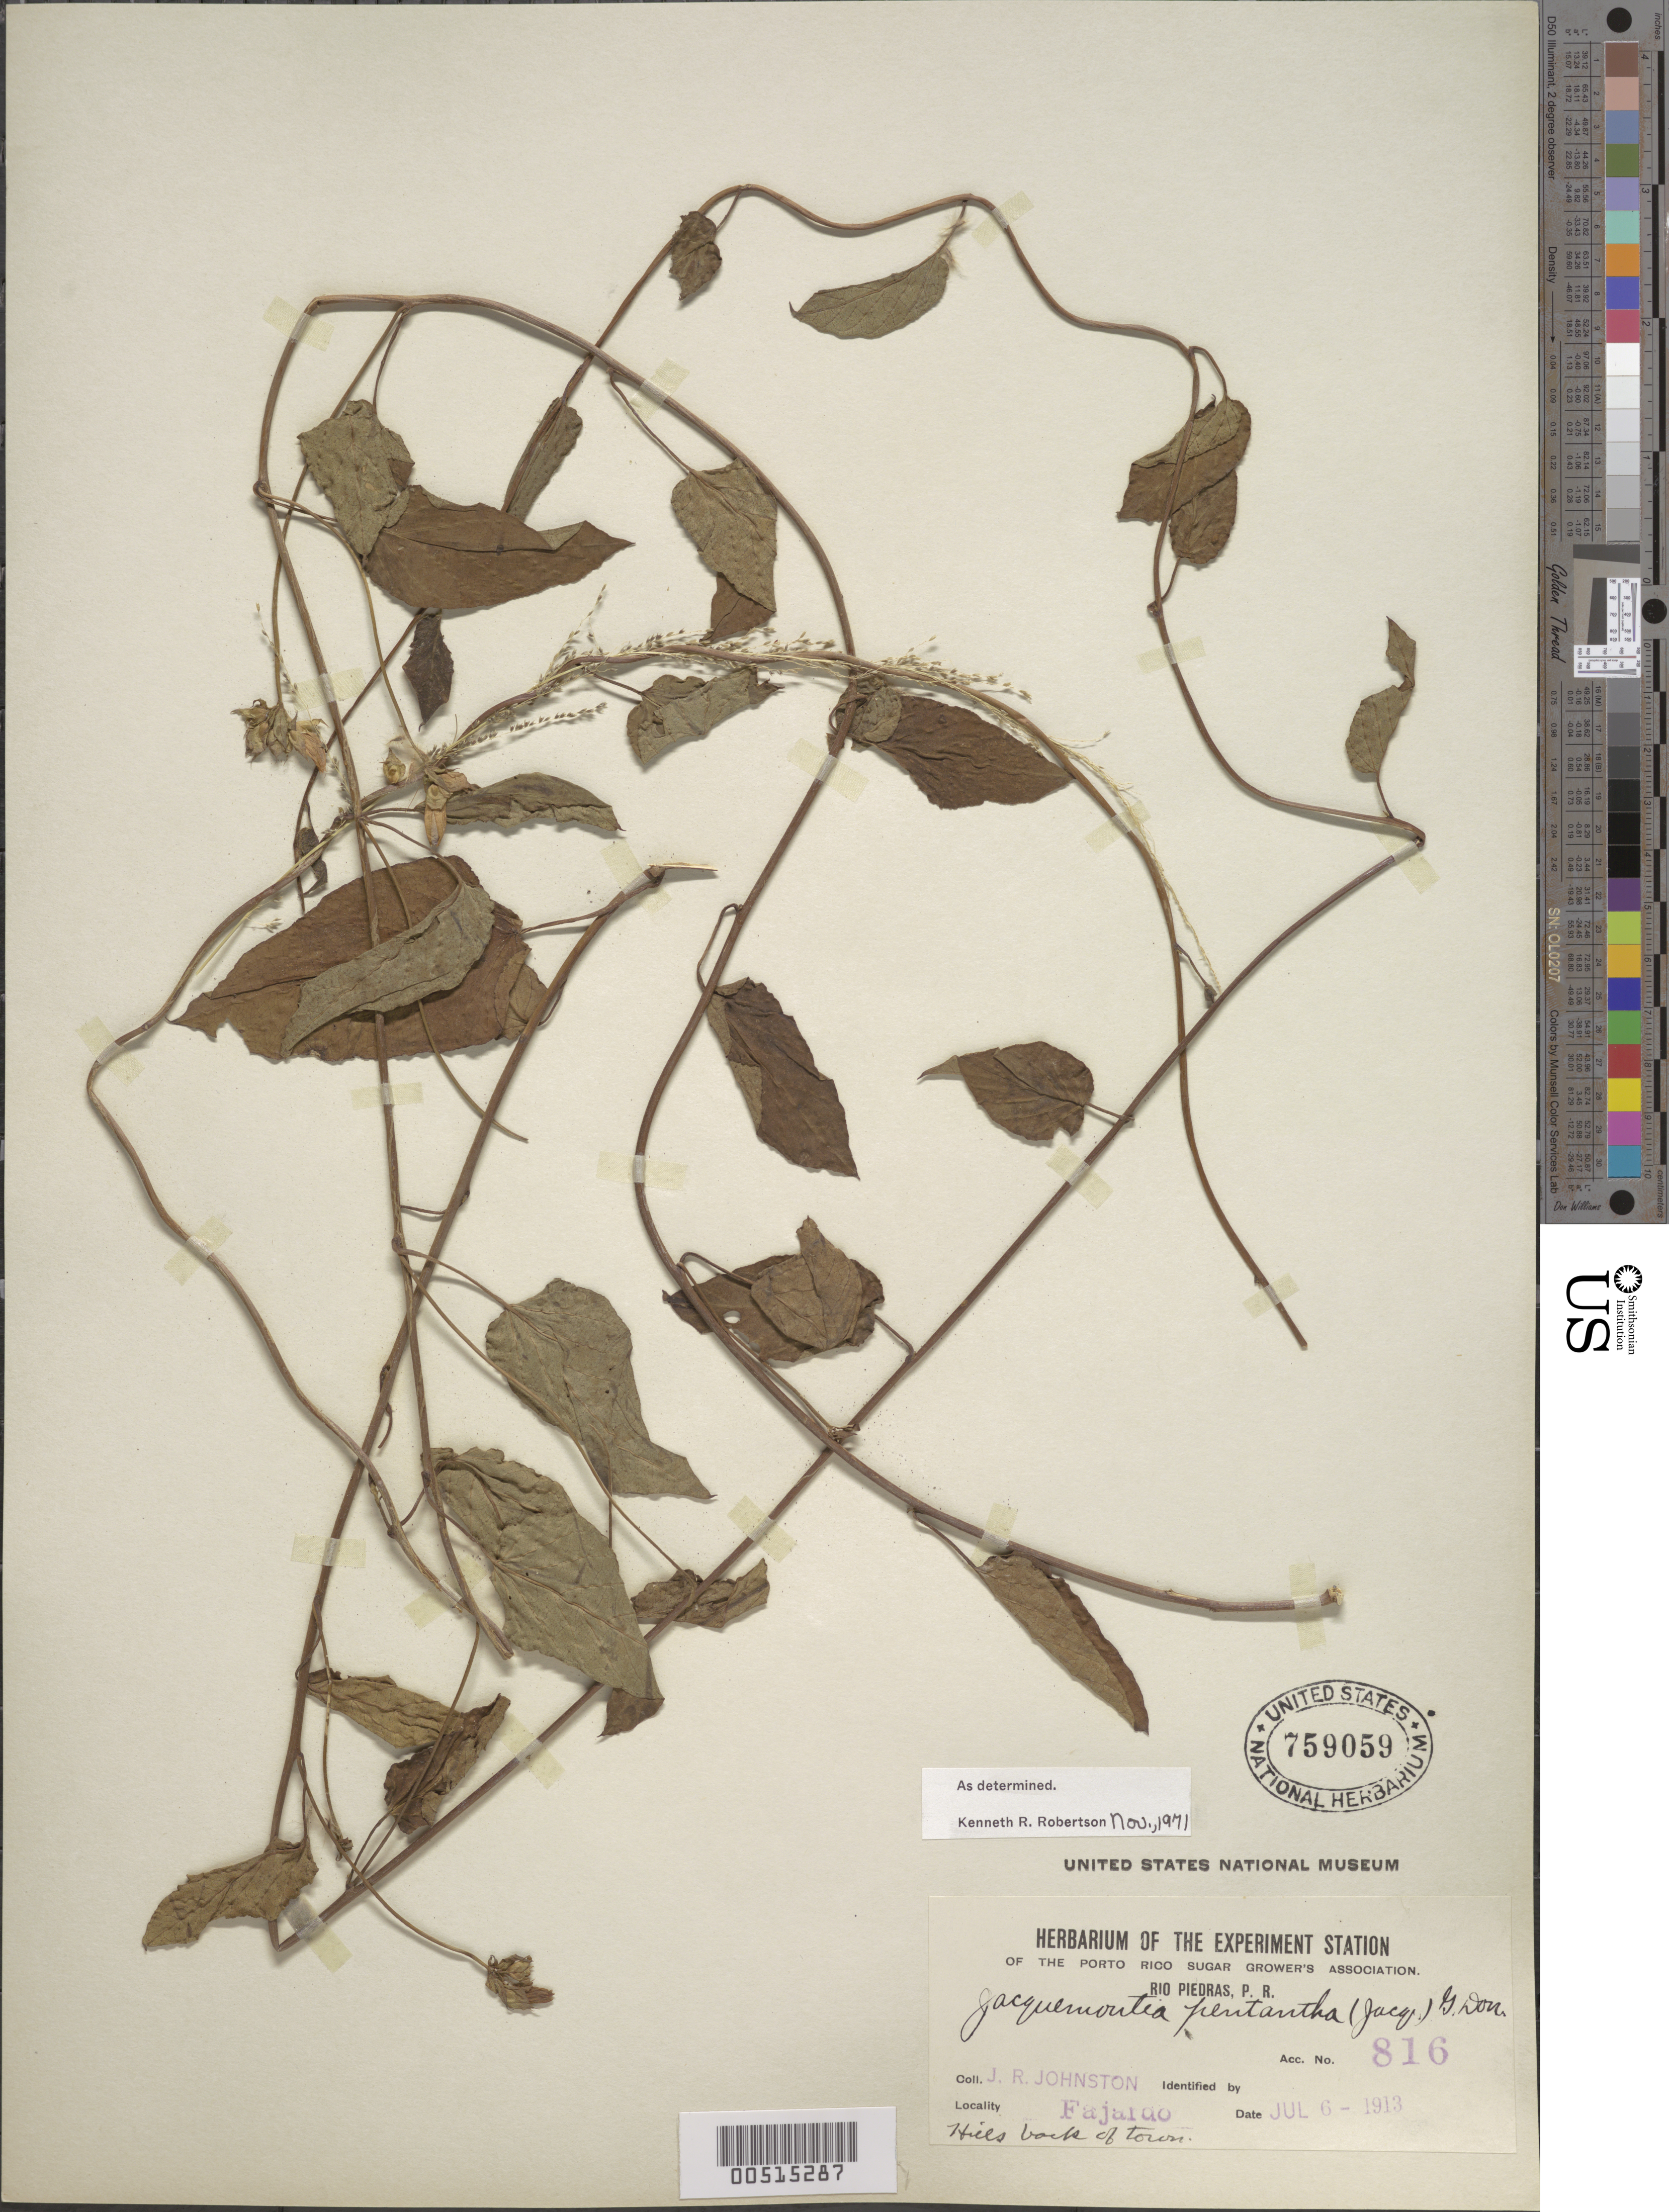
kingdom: Plantae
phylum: Tracheophyta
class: Magnoliopsida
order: Solanales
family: Convolvulaceae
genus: Jacquemontia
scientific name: Jacquemontia pentanthos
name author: (Jacq.) G. Don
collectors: J. Johnston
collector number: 816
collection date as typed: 06 Jul 1913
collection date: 1913-07-06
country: Puerto Rico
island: Greater Antilles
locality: Fajardo. Hills in back of town.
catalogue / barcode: US 759059